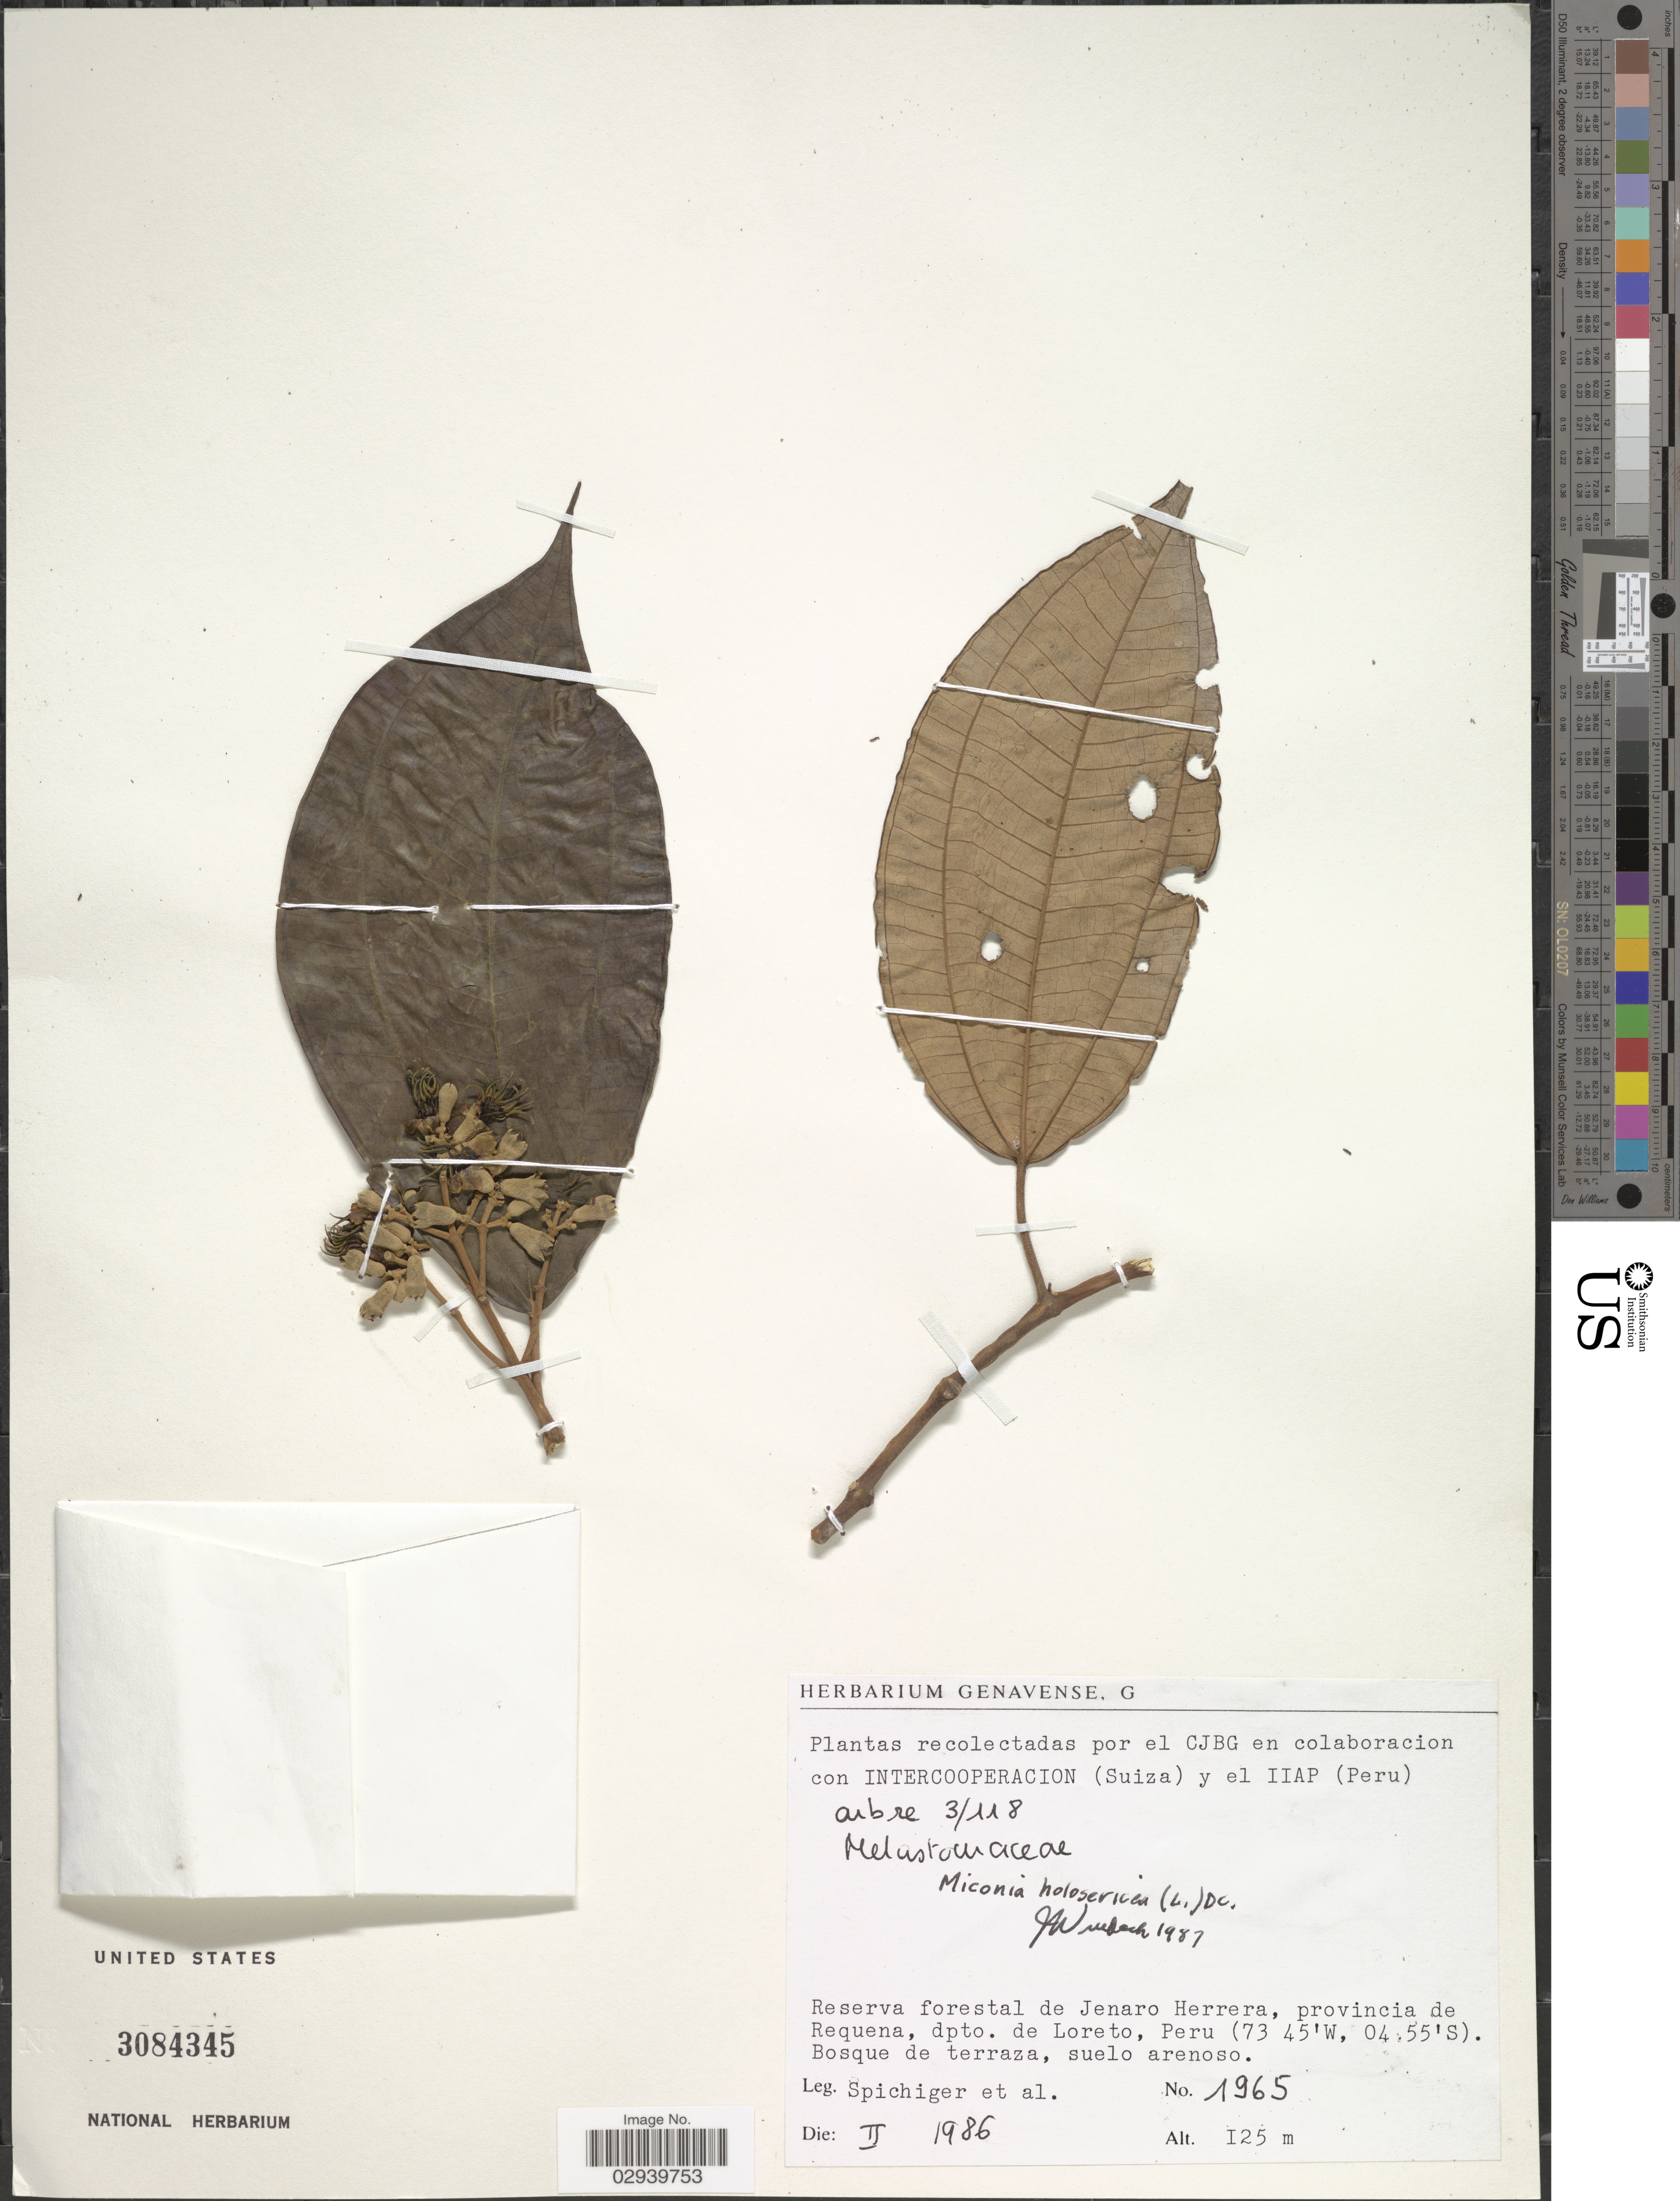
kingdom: Plantae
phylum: Tracheophyta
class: Magnoliopsida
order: Myrtales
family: Melastomataceae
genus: Miconia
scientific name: Miconia holesericea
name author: (L.) DC.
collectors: Spichiger & et al.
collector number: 1965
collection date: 1986-02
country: Peru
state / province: Loreto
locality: Reserva forestal de Jenaro Herrera, provincia de Requena, dpto. de Loreto.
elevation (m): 125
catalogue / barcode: US 3084345